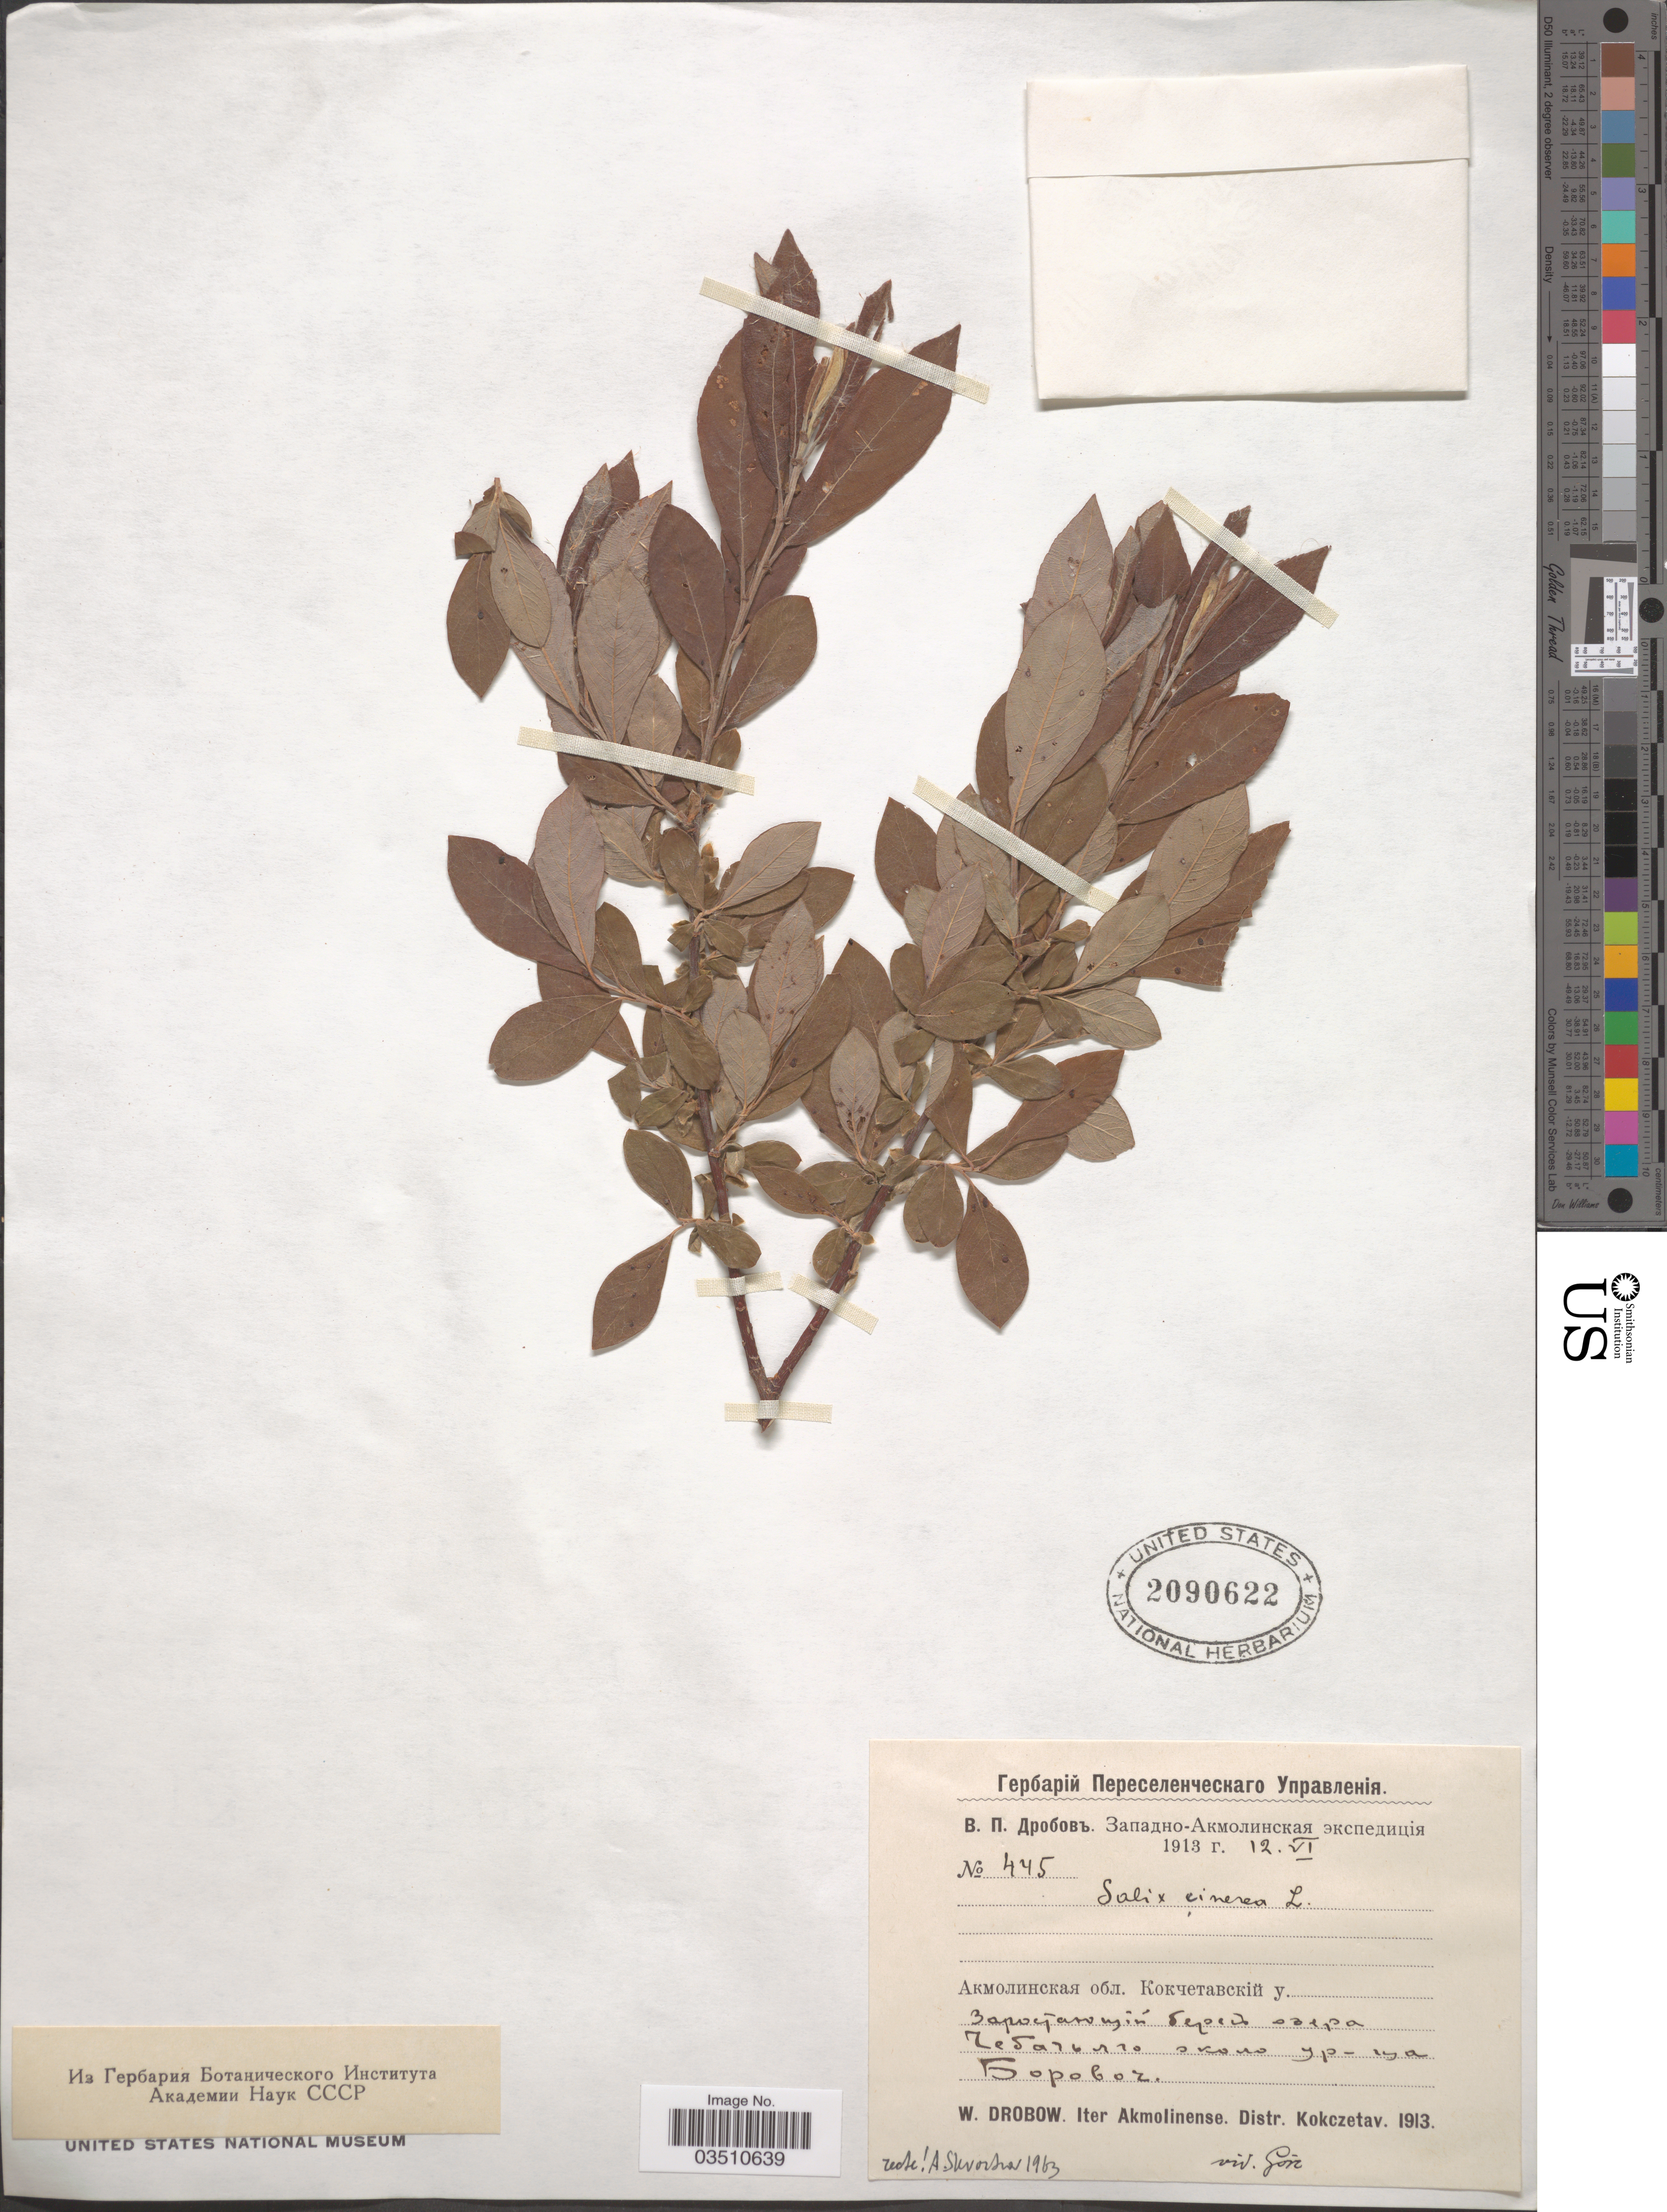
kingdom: Plantae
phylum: Tracheophyta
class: Magnoliopsida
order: Malpighiales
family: Salicaceae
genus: Salix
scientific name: Salix cinerea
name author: L.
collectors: V. Drobov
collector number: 445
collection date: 1913-06-12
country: Kazakhstan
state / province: Aqmola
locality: X. Akmolinense. Distr. Kokczetav.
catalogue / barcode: US 2090622